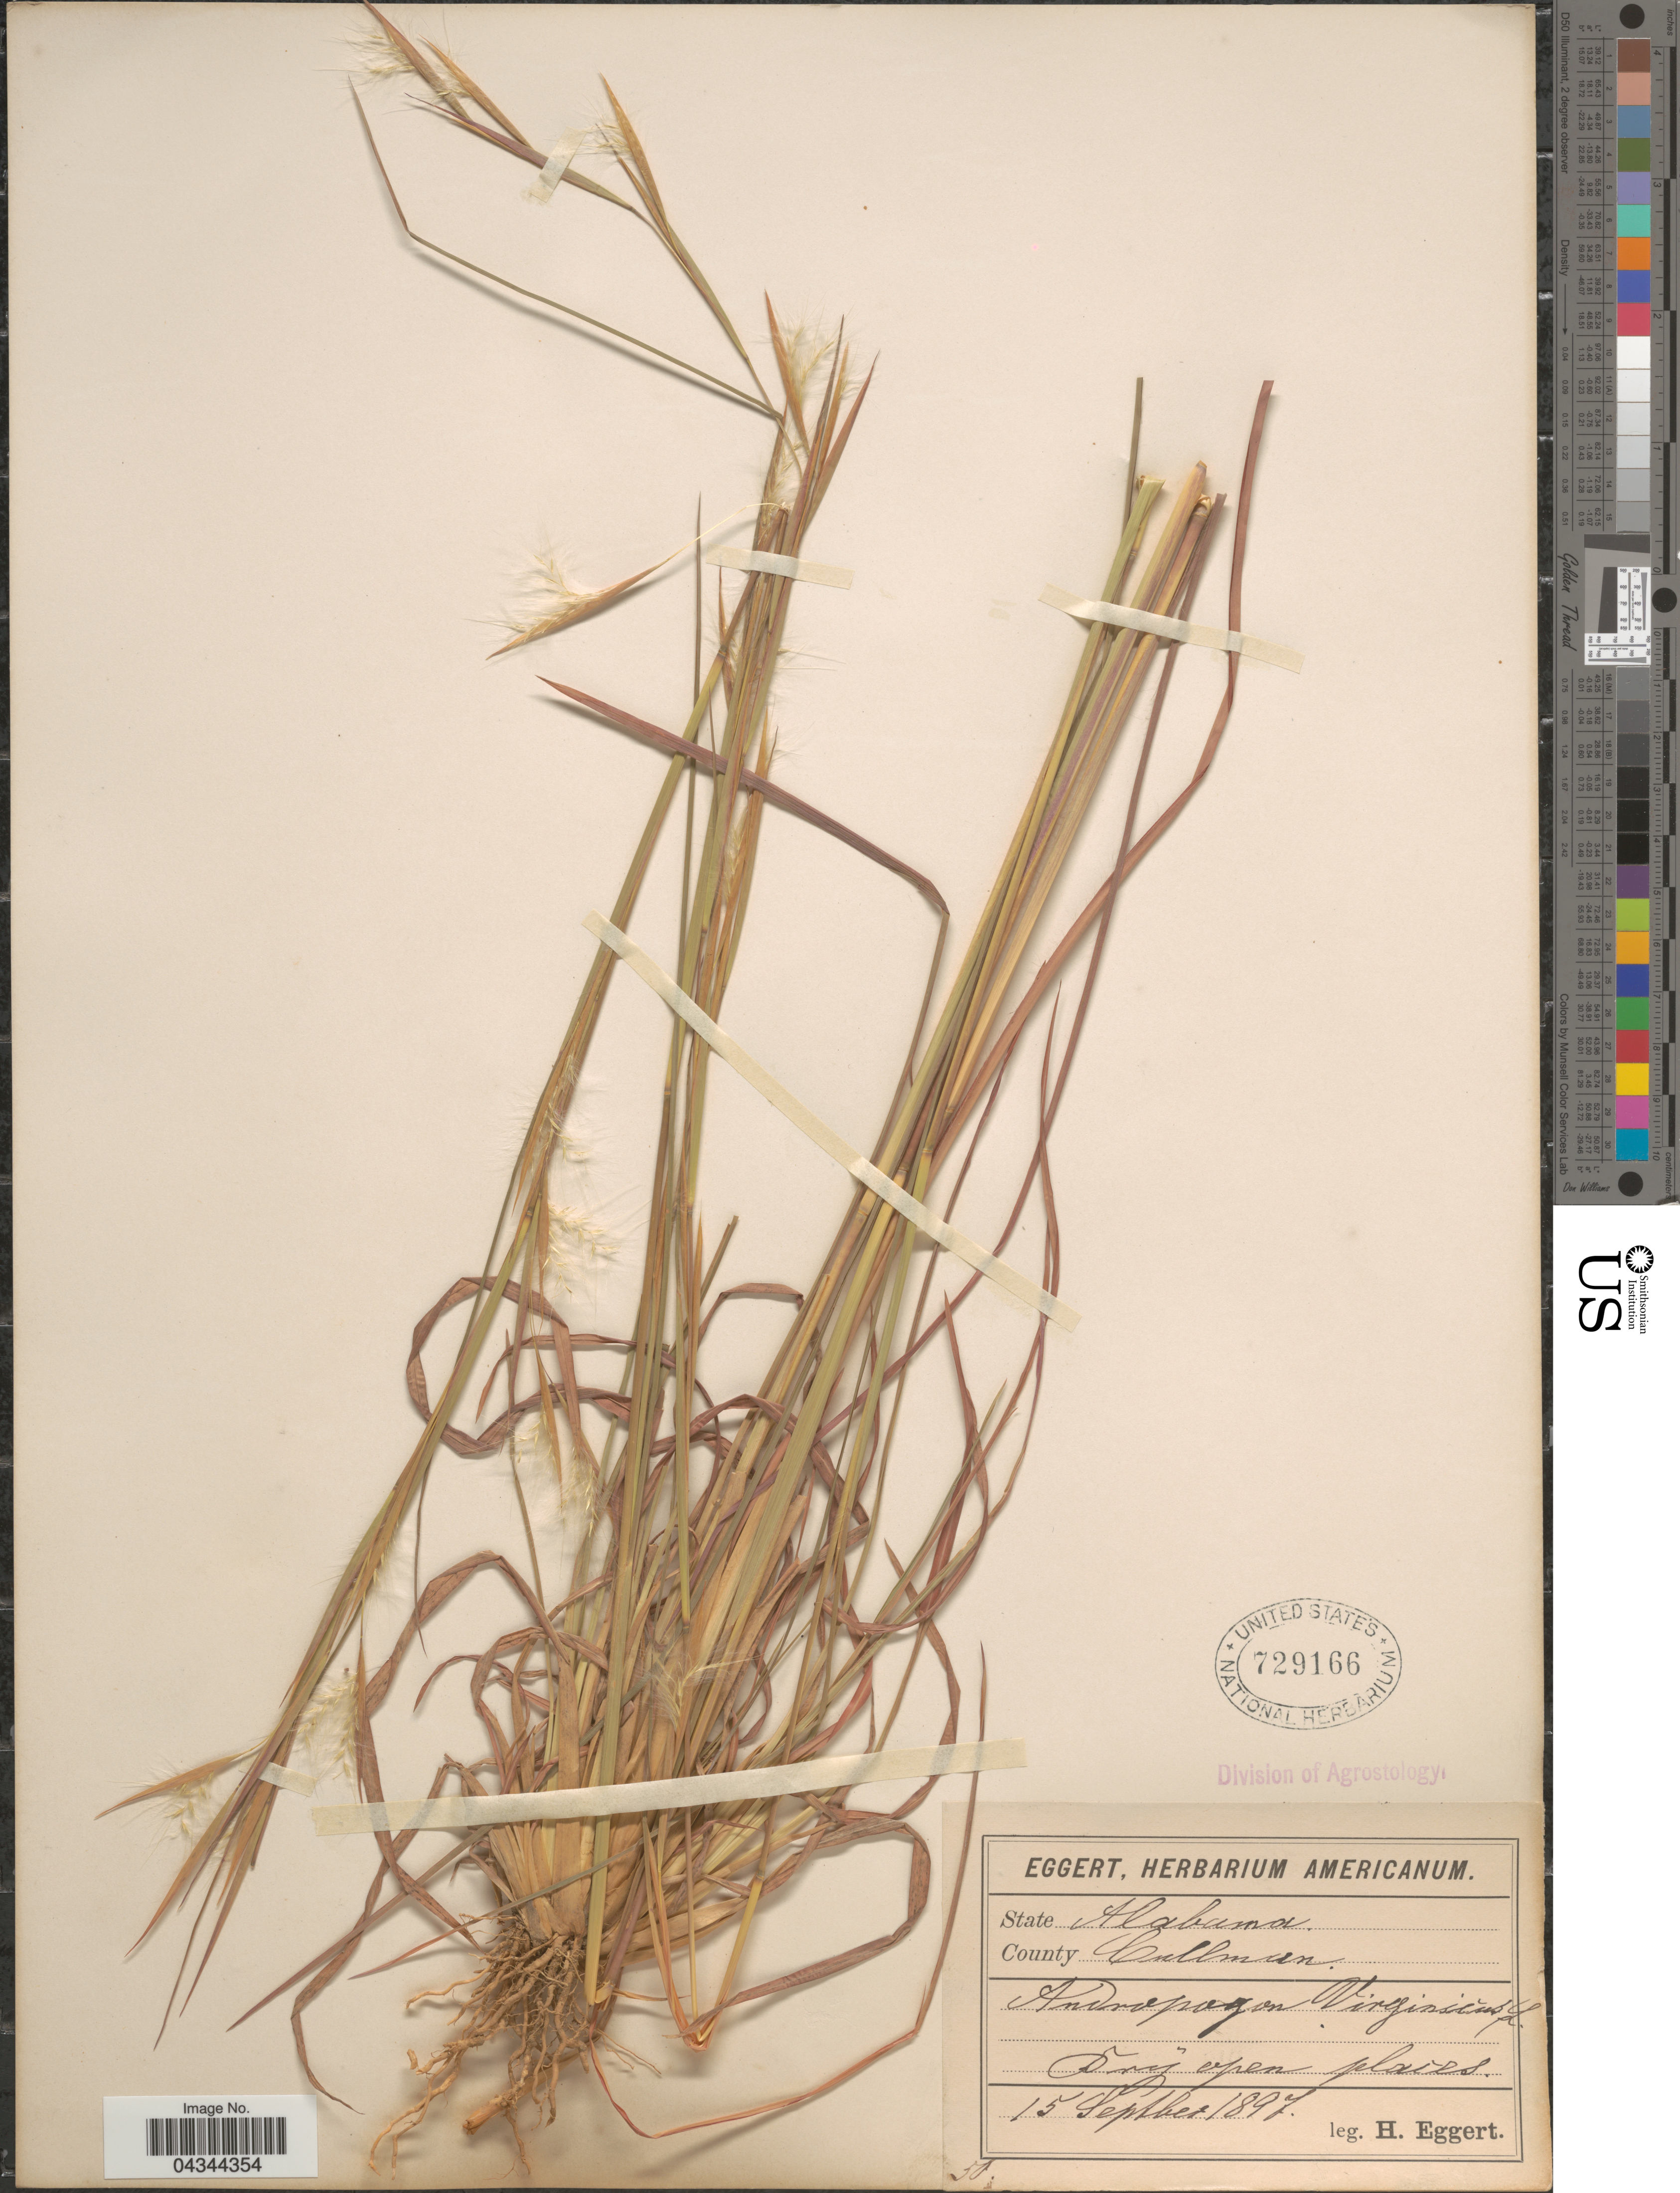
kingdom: Plantae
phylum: Tracheophyta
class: Liliopsida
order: Poales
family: Poaceae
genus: Andropogon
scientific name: Andropogon virginicus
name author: L.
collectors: H. Eggert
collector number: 50?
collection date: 1897-09-15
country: United States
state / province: Alabama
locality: County Cullman.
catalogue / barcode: US 729166